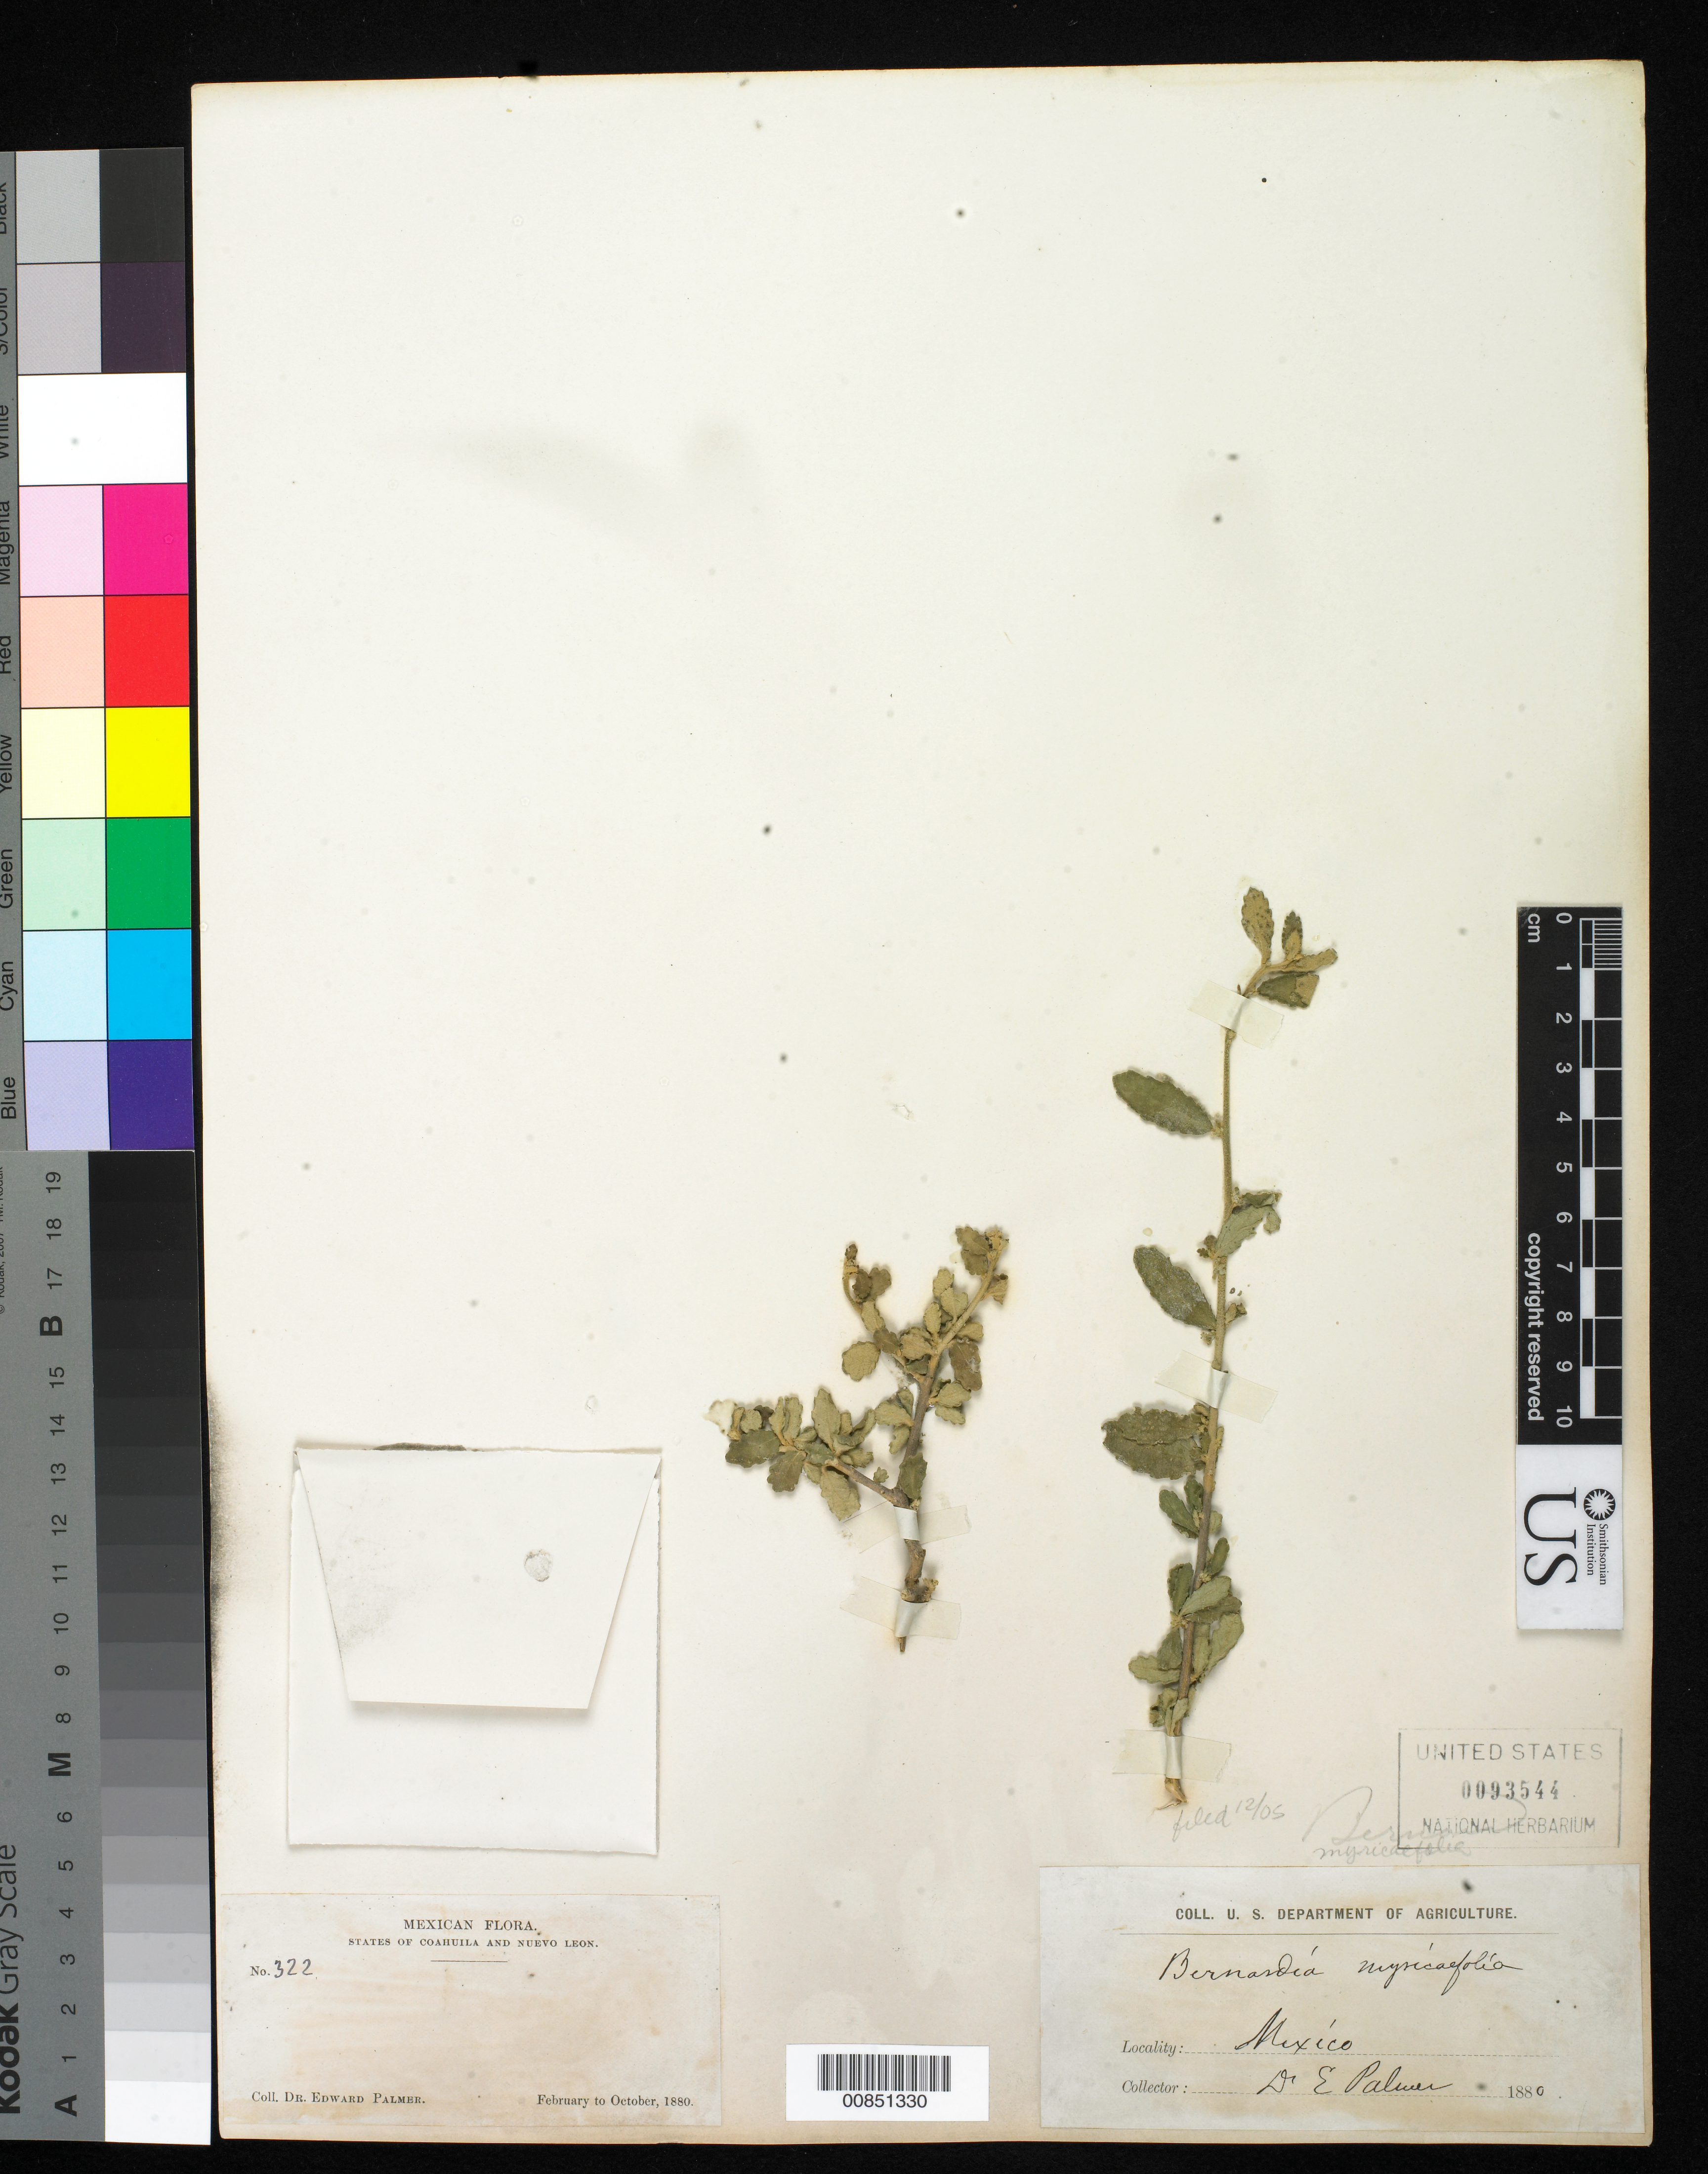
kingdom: Plantae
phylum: Tracheophyta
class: Magnoliopsida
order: Malpighiales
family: Euphorbiaceae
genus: Bernardia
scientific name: Bernardia myricifolia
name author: (Scheele) S. Watson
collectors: E. Palmer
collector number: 322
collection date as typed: Feb 1880 to -- Oct 1880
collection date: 1880-02/1880-10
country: Mexico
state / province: Coahuila / Nuevo León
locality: States of Coahuila and Nuevo León.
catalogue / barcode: US 93544